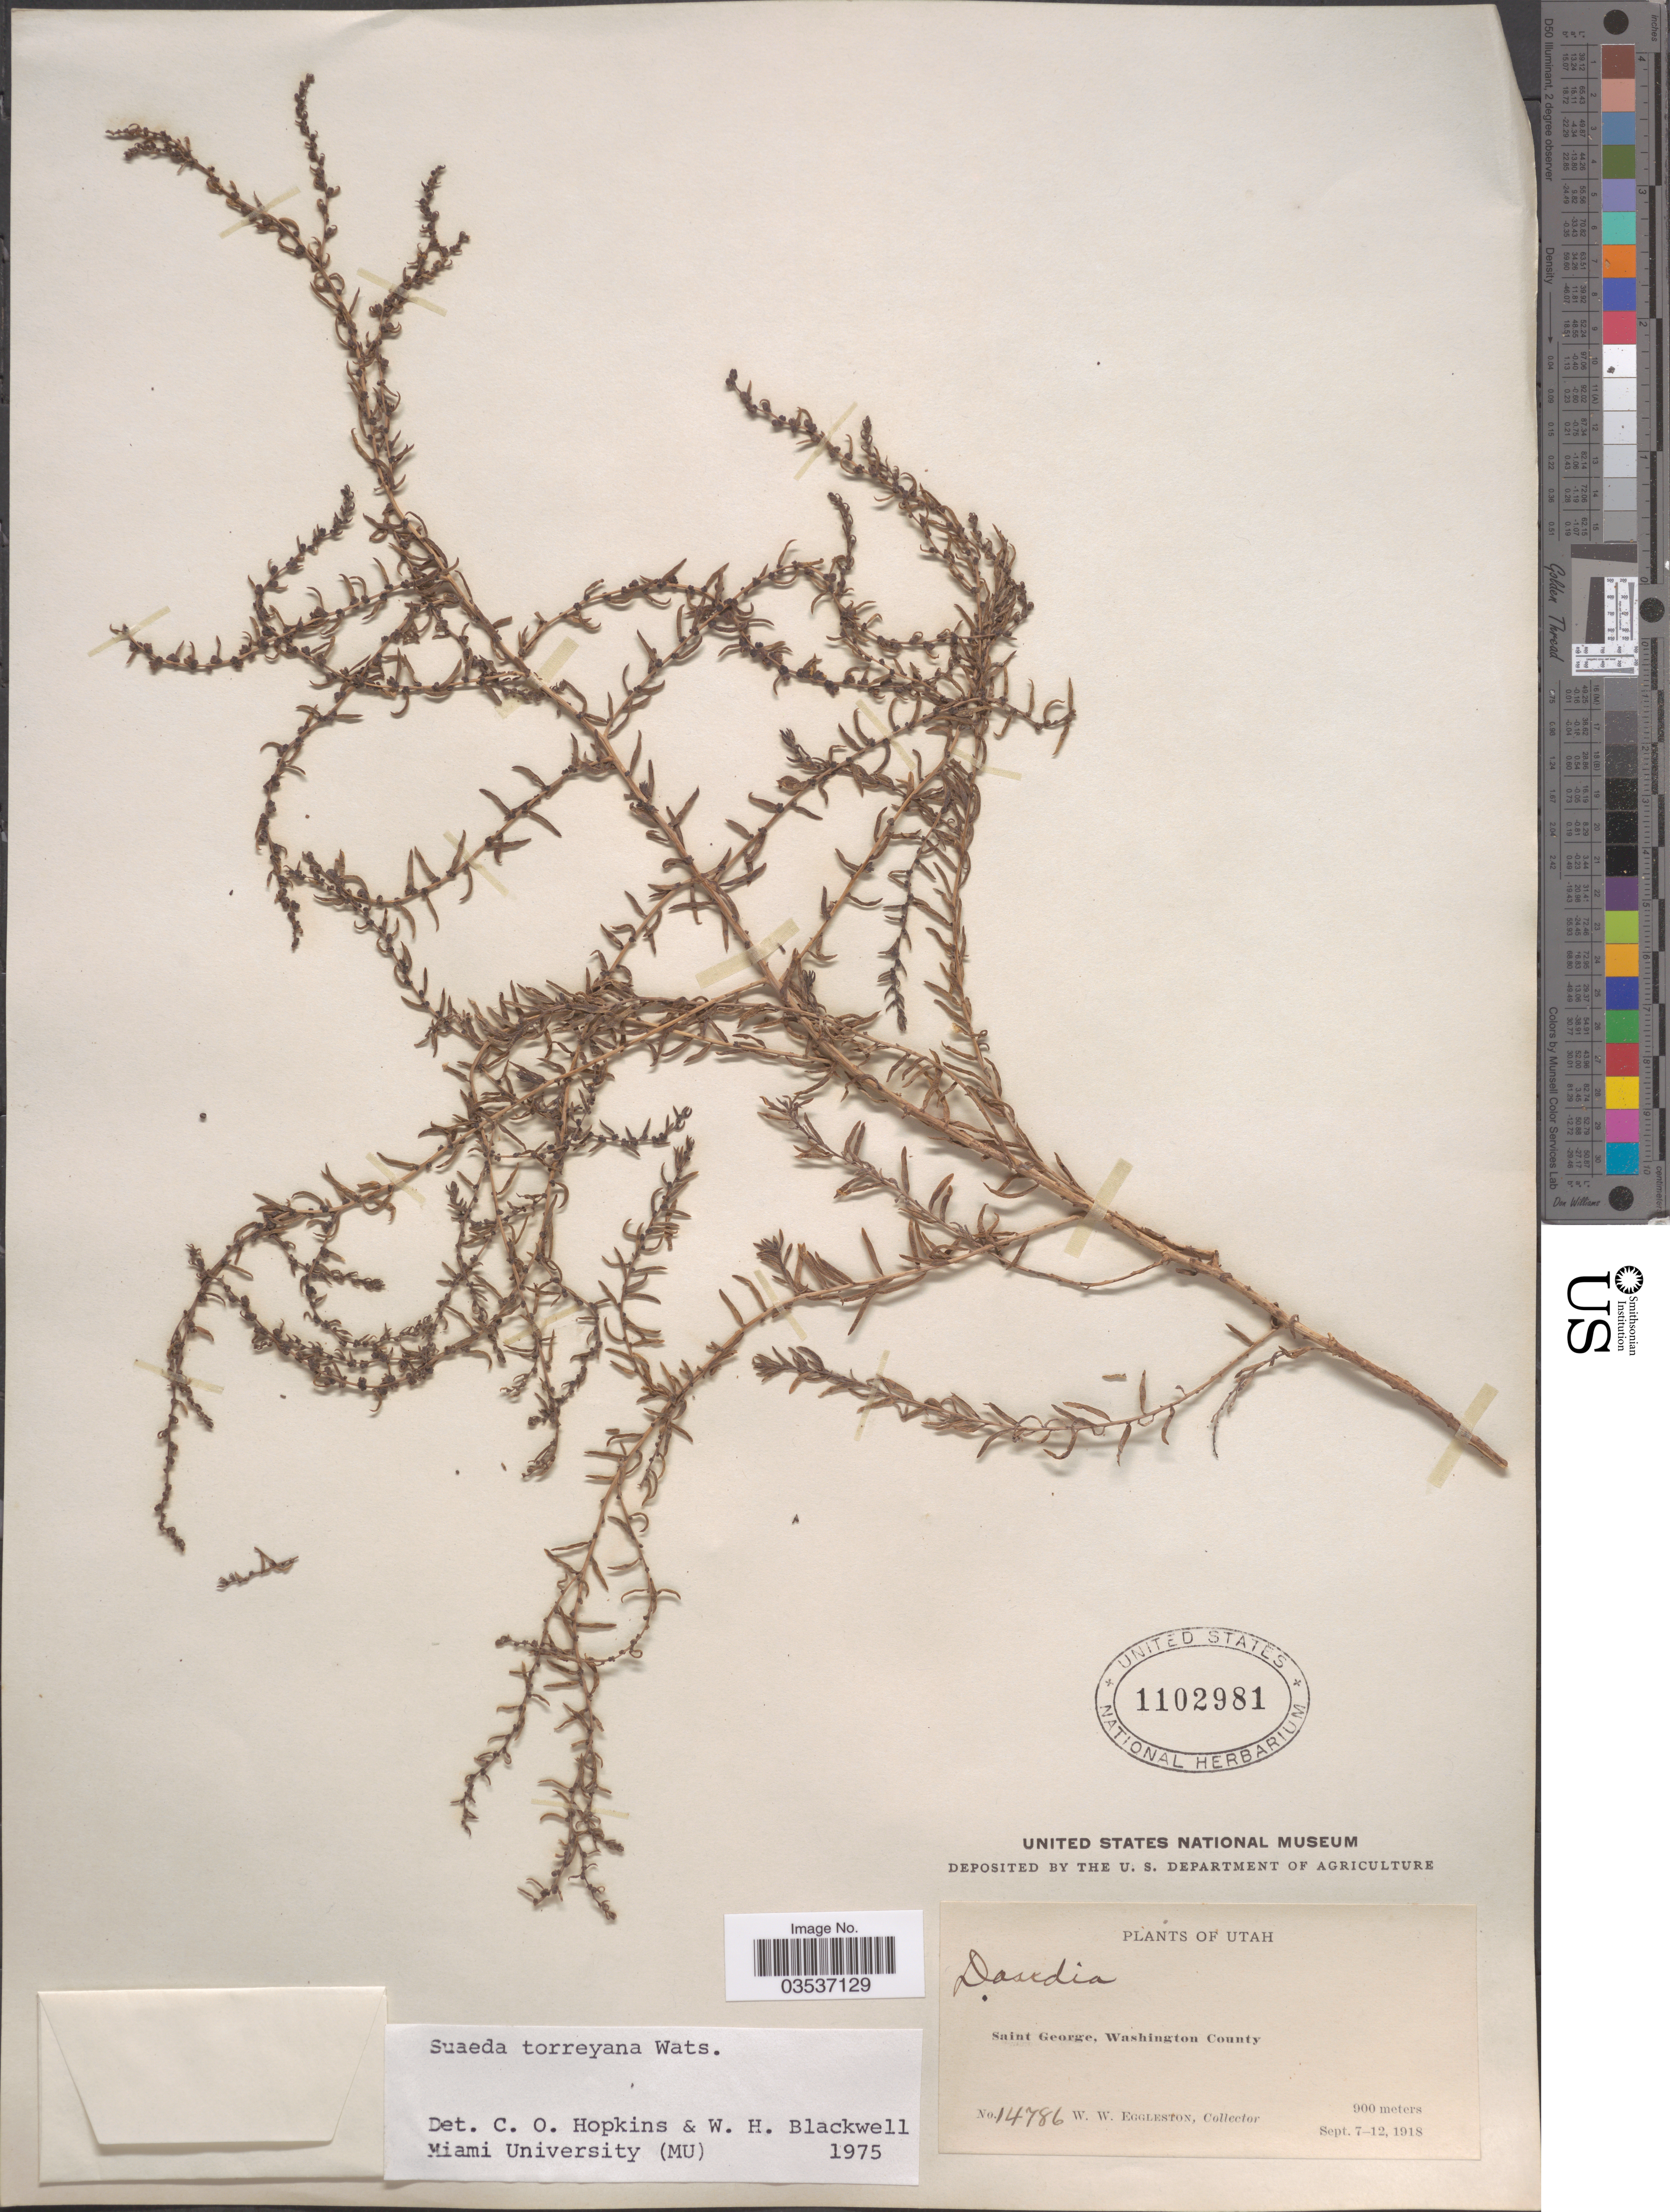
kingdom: Plantae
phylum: Tracheophyta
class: Magnoliopsida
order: Caryophyllales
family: Amaranthaceae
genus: Suaeda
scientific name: Suaeda torreyana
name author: S. Watson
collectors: W. W. Eggleston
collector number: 14786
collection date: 1918-09-07/1918-09-12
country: United States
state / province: Utah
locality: Saint George Washington County.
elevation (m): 900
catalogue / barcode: US 1102981